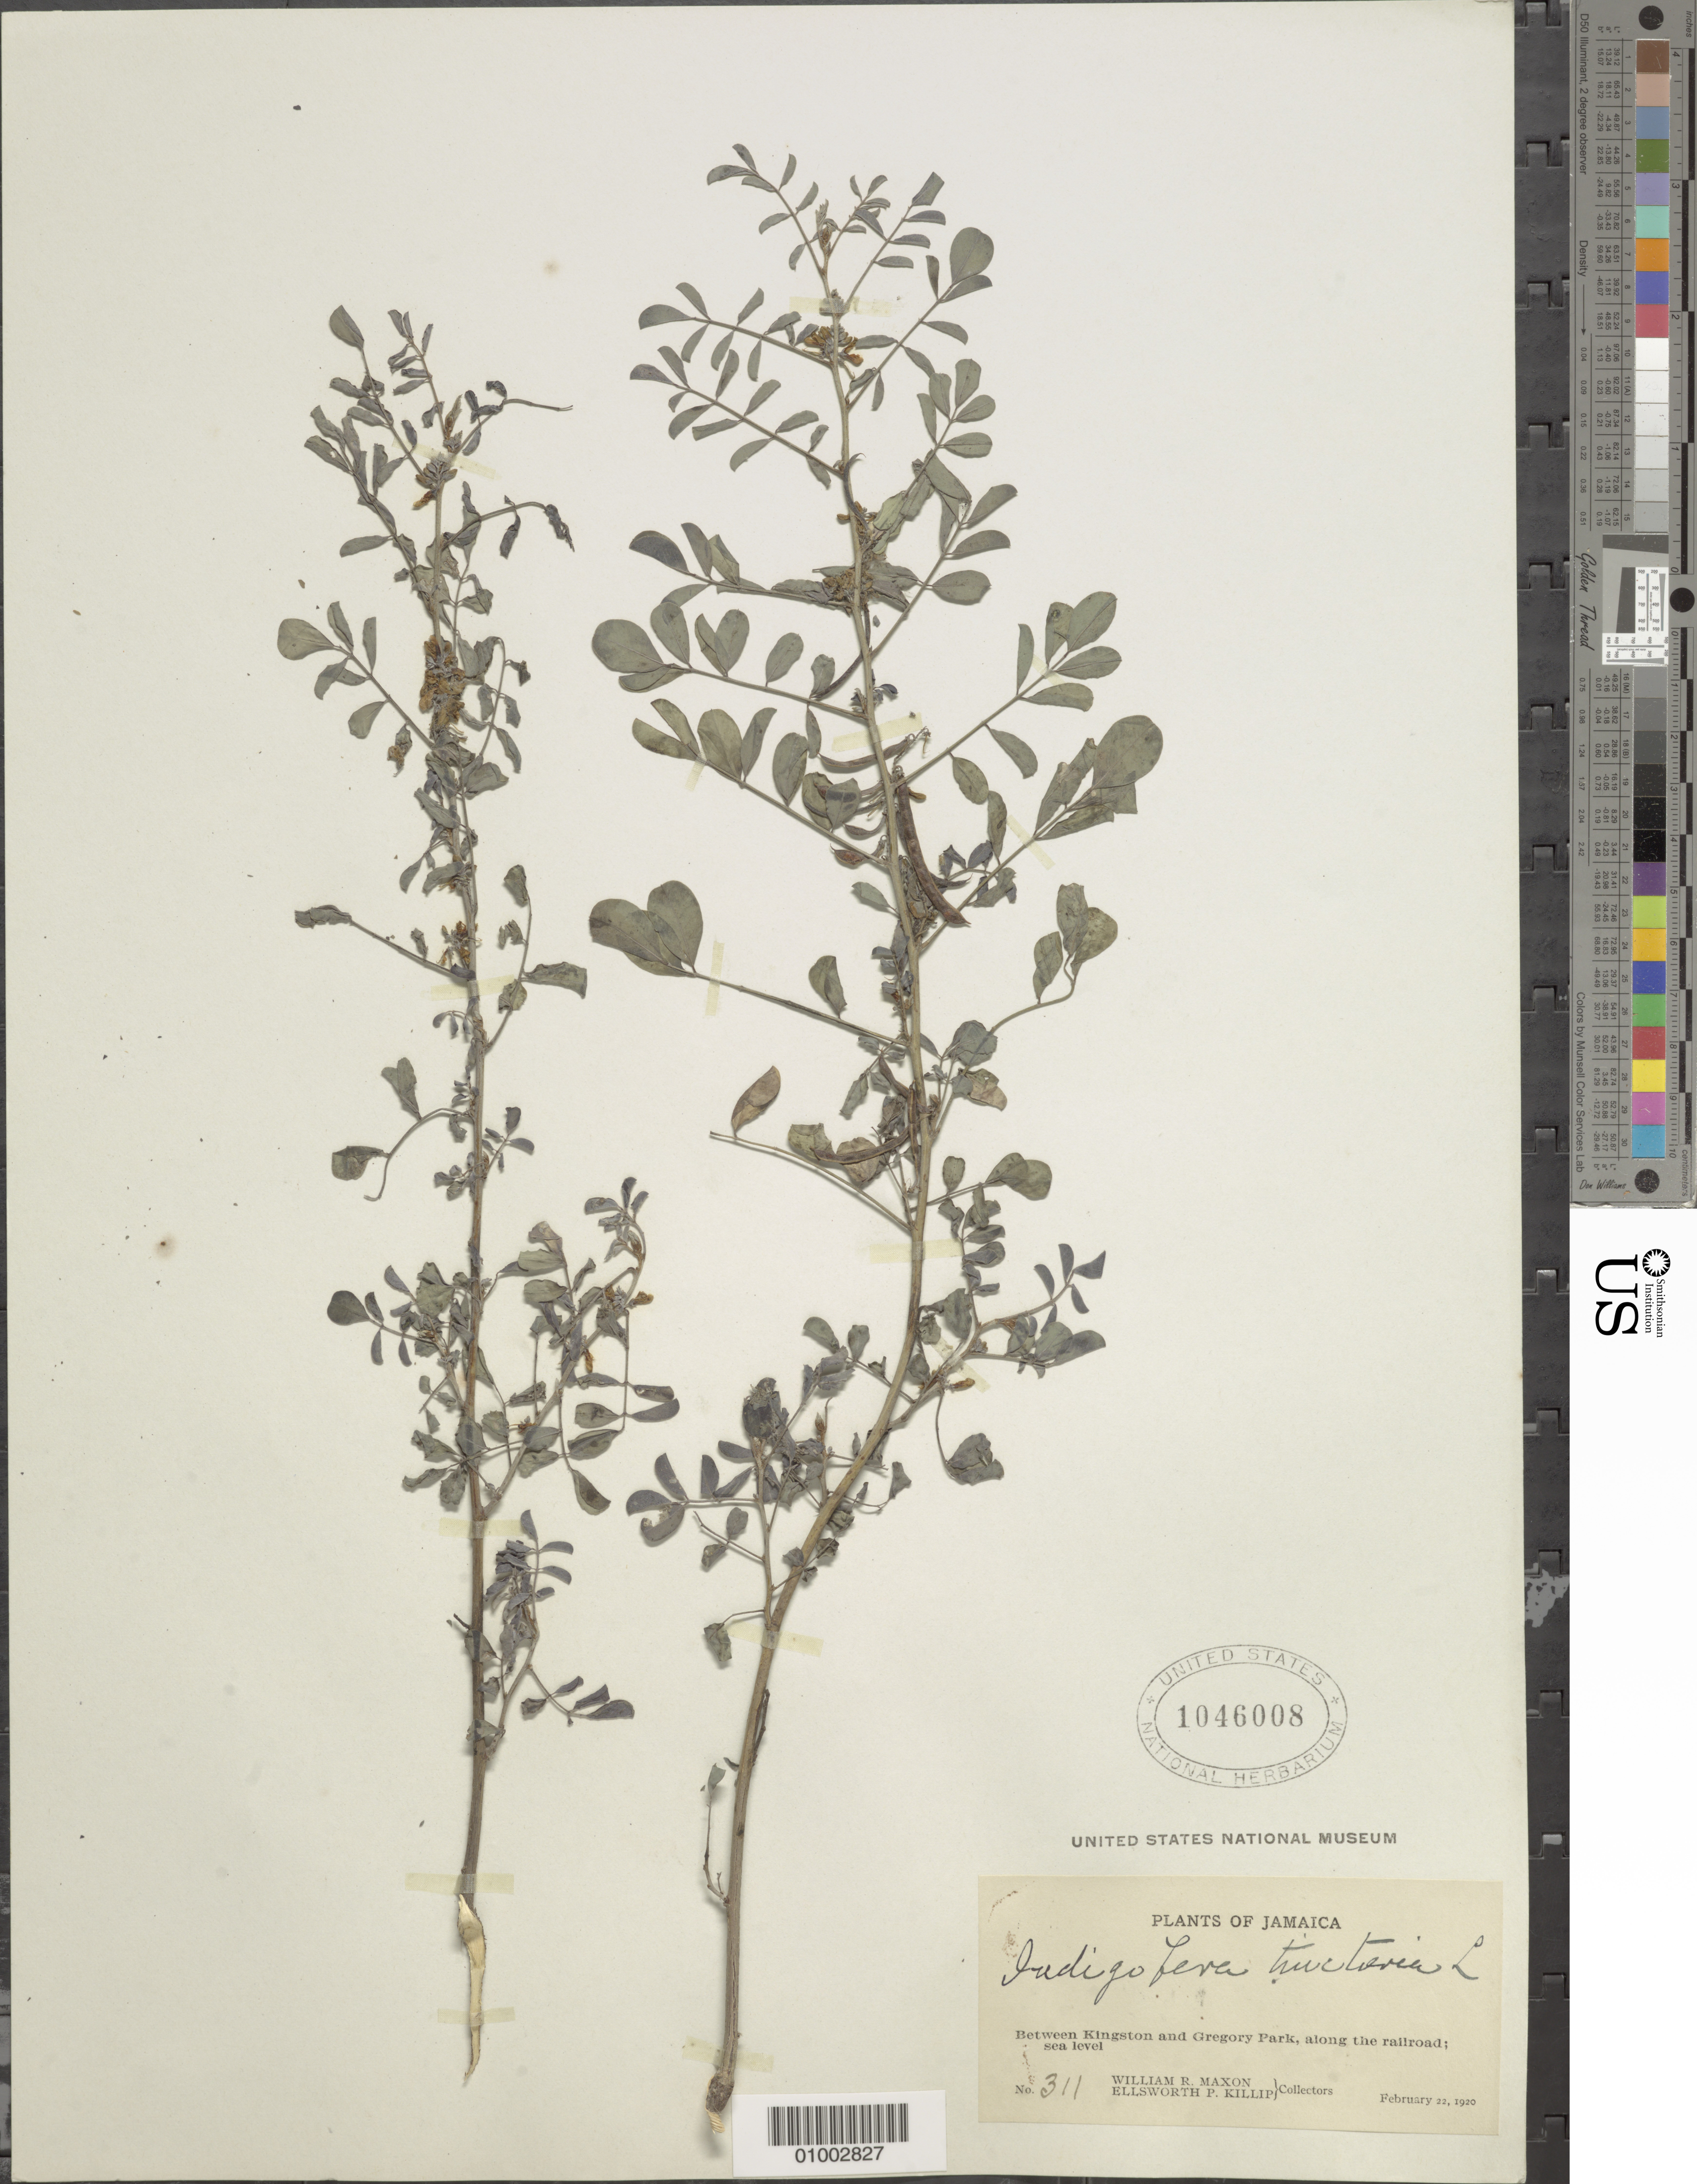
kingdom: Plantae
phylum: Tracheophyta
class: Magnoliopsida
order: Fabales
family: Fabaceae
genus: Indigofera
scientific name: Indigofera tinctoria sensu Naves non L.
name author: Naves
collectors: W. R. Maxon & E. P. Killip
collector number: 311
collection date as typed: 22 Feb 1920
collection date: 1920-02-22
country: Jamaica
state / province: Saint Catherine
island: Jamaica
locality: Between Kingston and Gregory Park, along the railroad, sea level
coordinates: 0 N, 0 E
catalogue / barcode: US 1046008